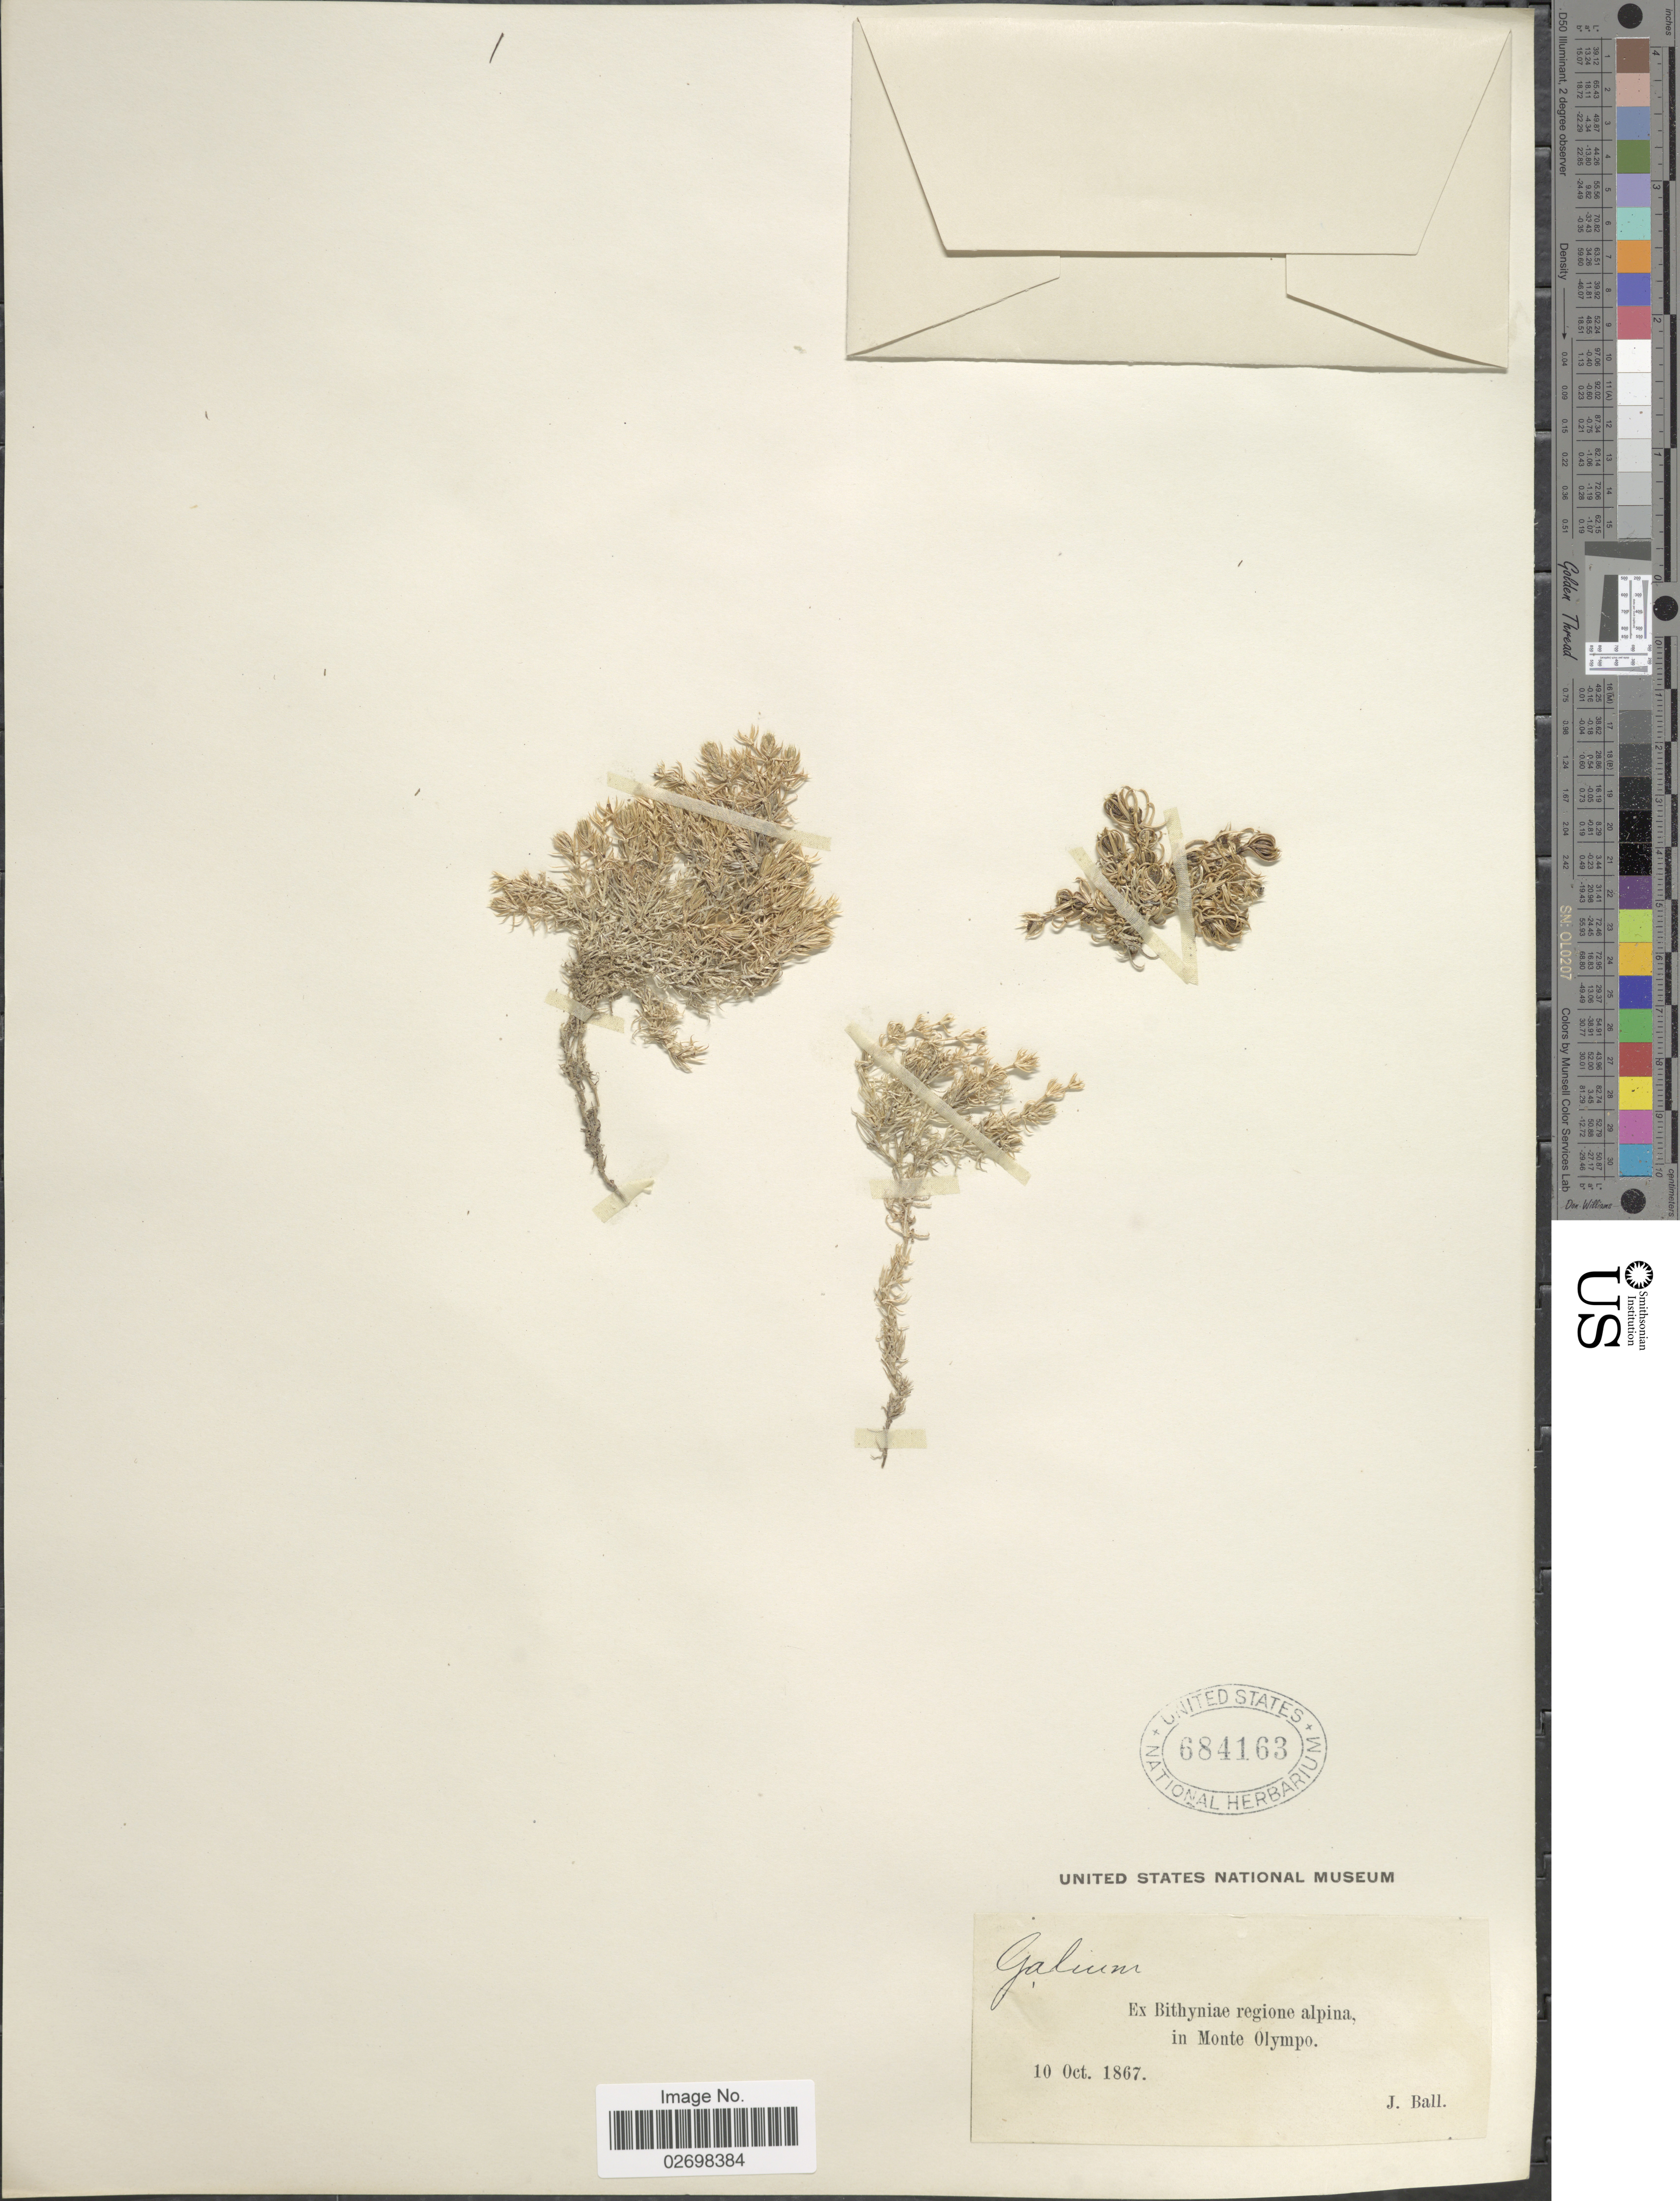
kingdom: Plantae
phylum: Tracheophyta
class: Magnoliopsida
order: Gentianales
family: Rubiaceae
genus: Galium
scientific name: Galium sp.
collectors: J. Ball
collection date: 1867-10-10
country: Turkey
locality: Bithyniae regione alpina, in Monte Olympo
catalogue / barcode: US 684163